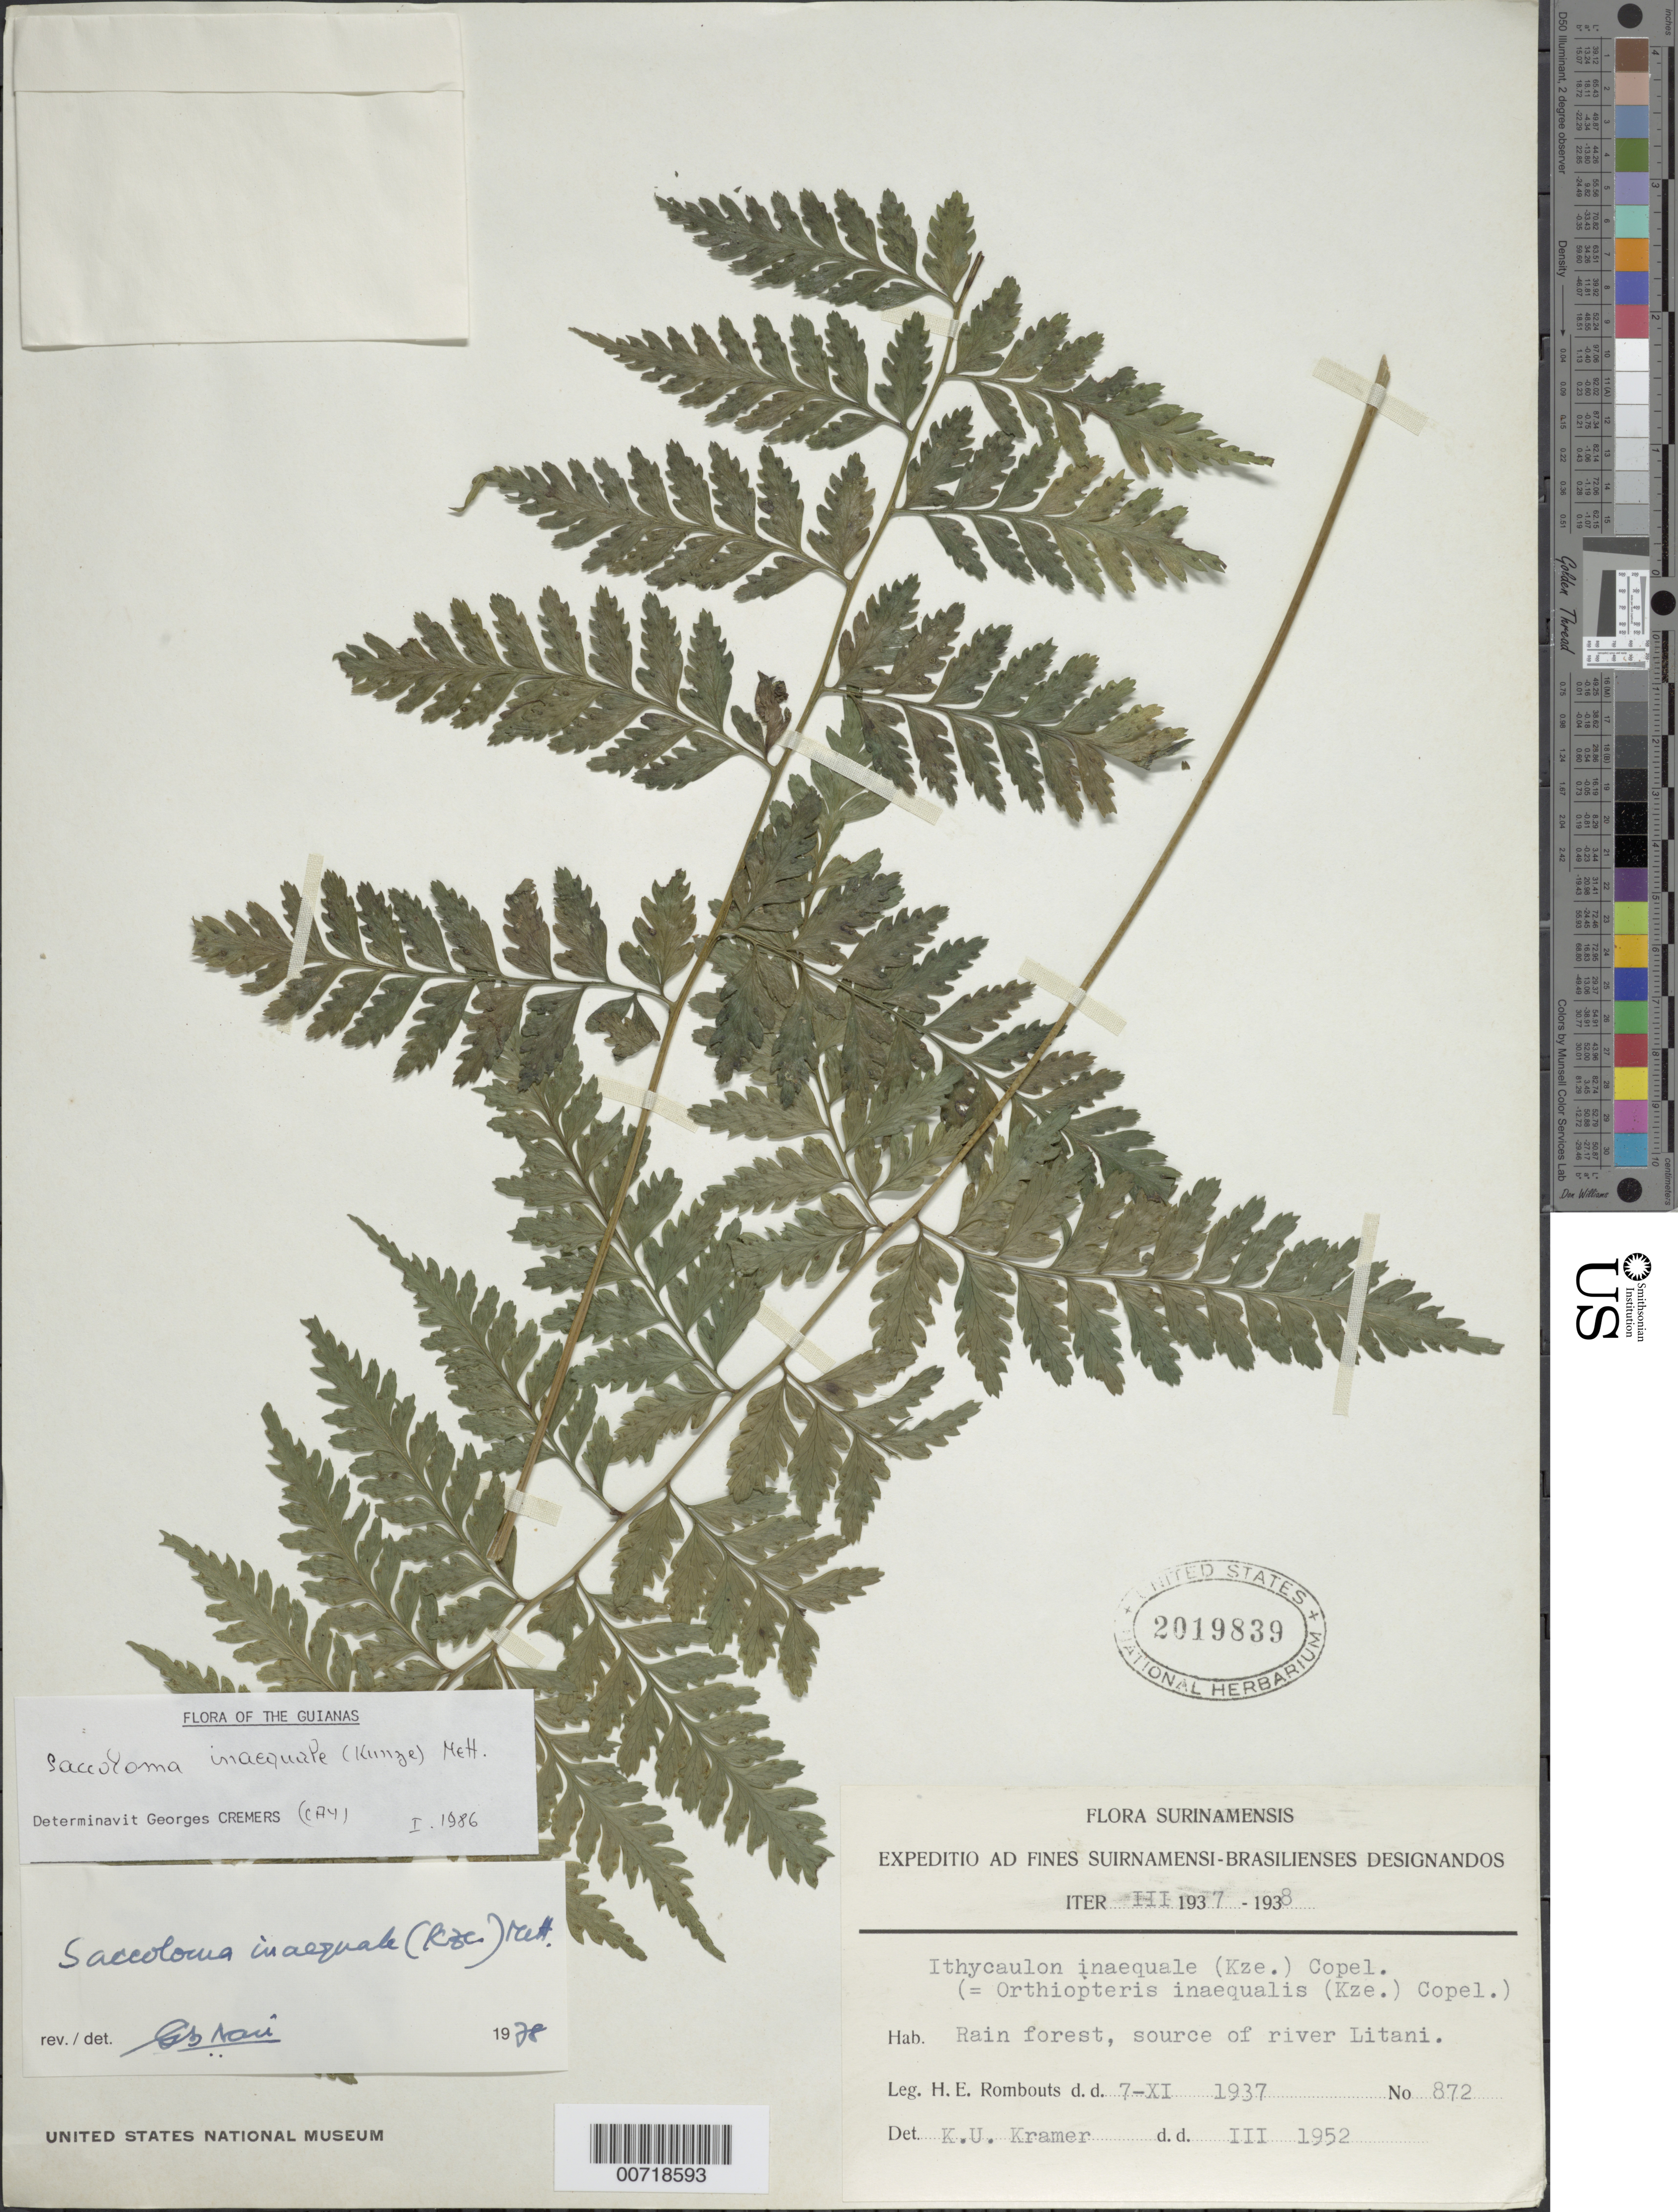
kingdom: Plantae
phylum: Tracheophyta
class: Polypodiopsida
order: Polypodiales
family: Saccolomataceae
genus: Saccoloma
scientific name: Saccoloma inaequale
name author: (Kunze) Mett.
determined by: Cremers, Georges A.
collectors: H. Rombouts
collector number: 872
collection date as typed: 7-Nov-37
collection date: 1937-11-07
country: Suriname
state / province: Sipaliwini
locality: Litani R., at source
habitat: Rainforest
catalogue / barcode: US 2019839